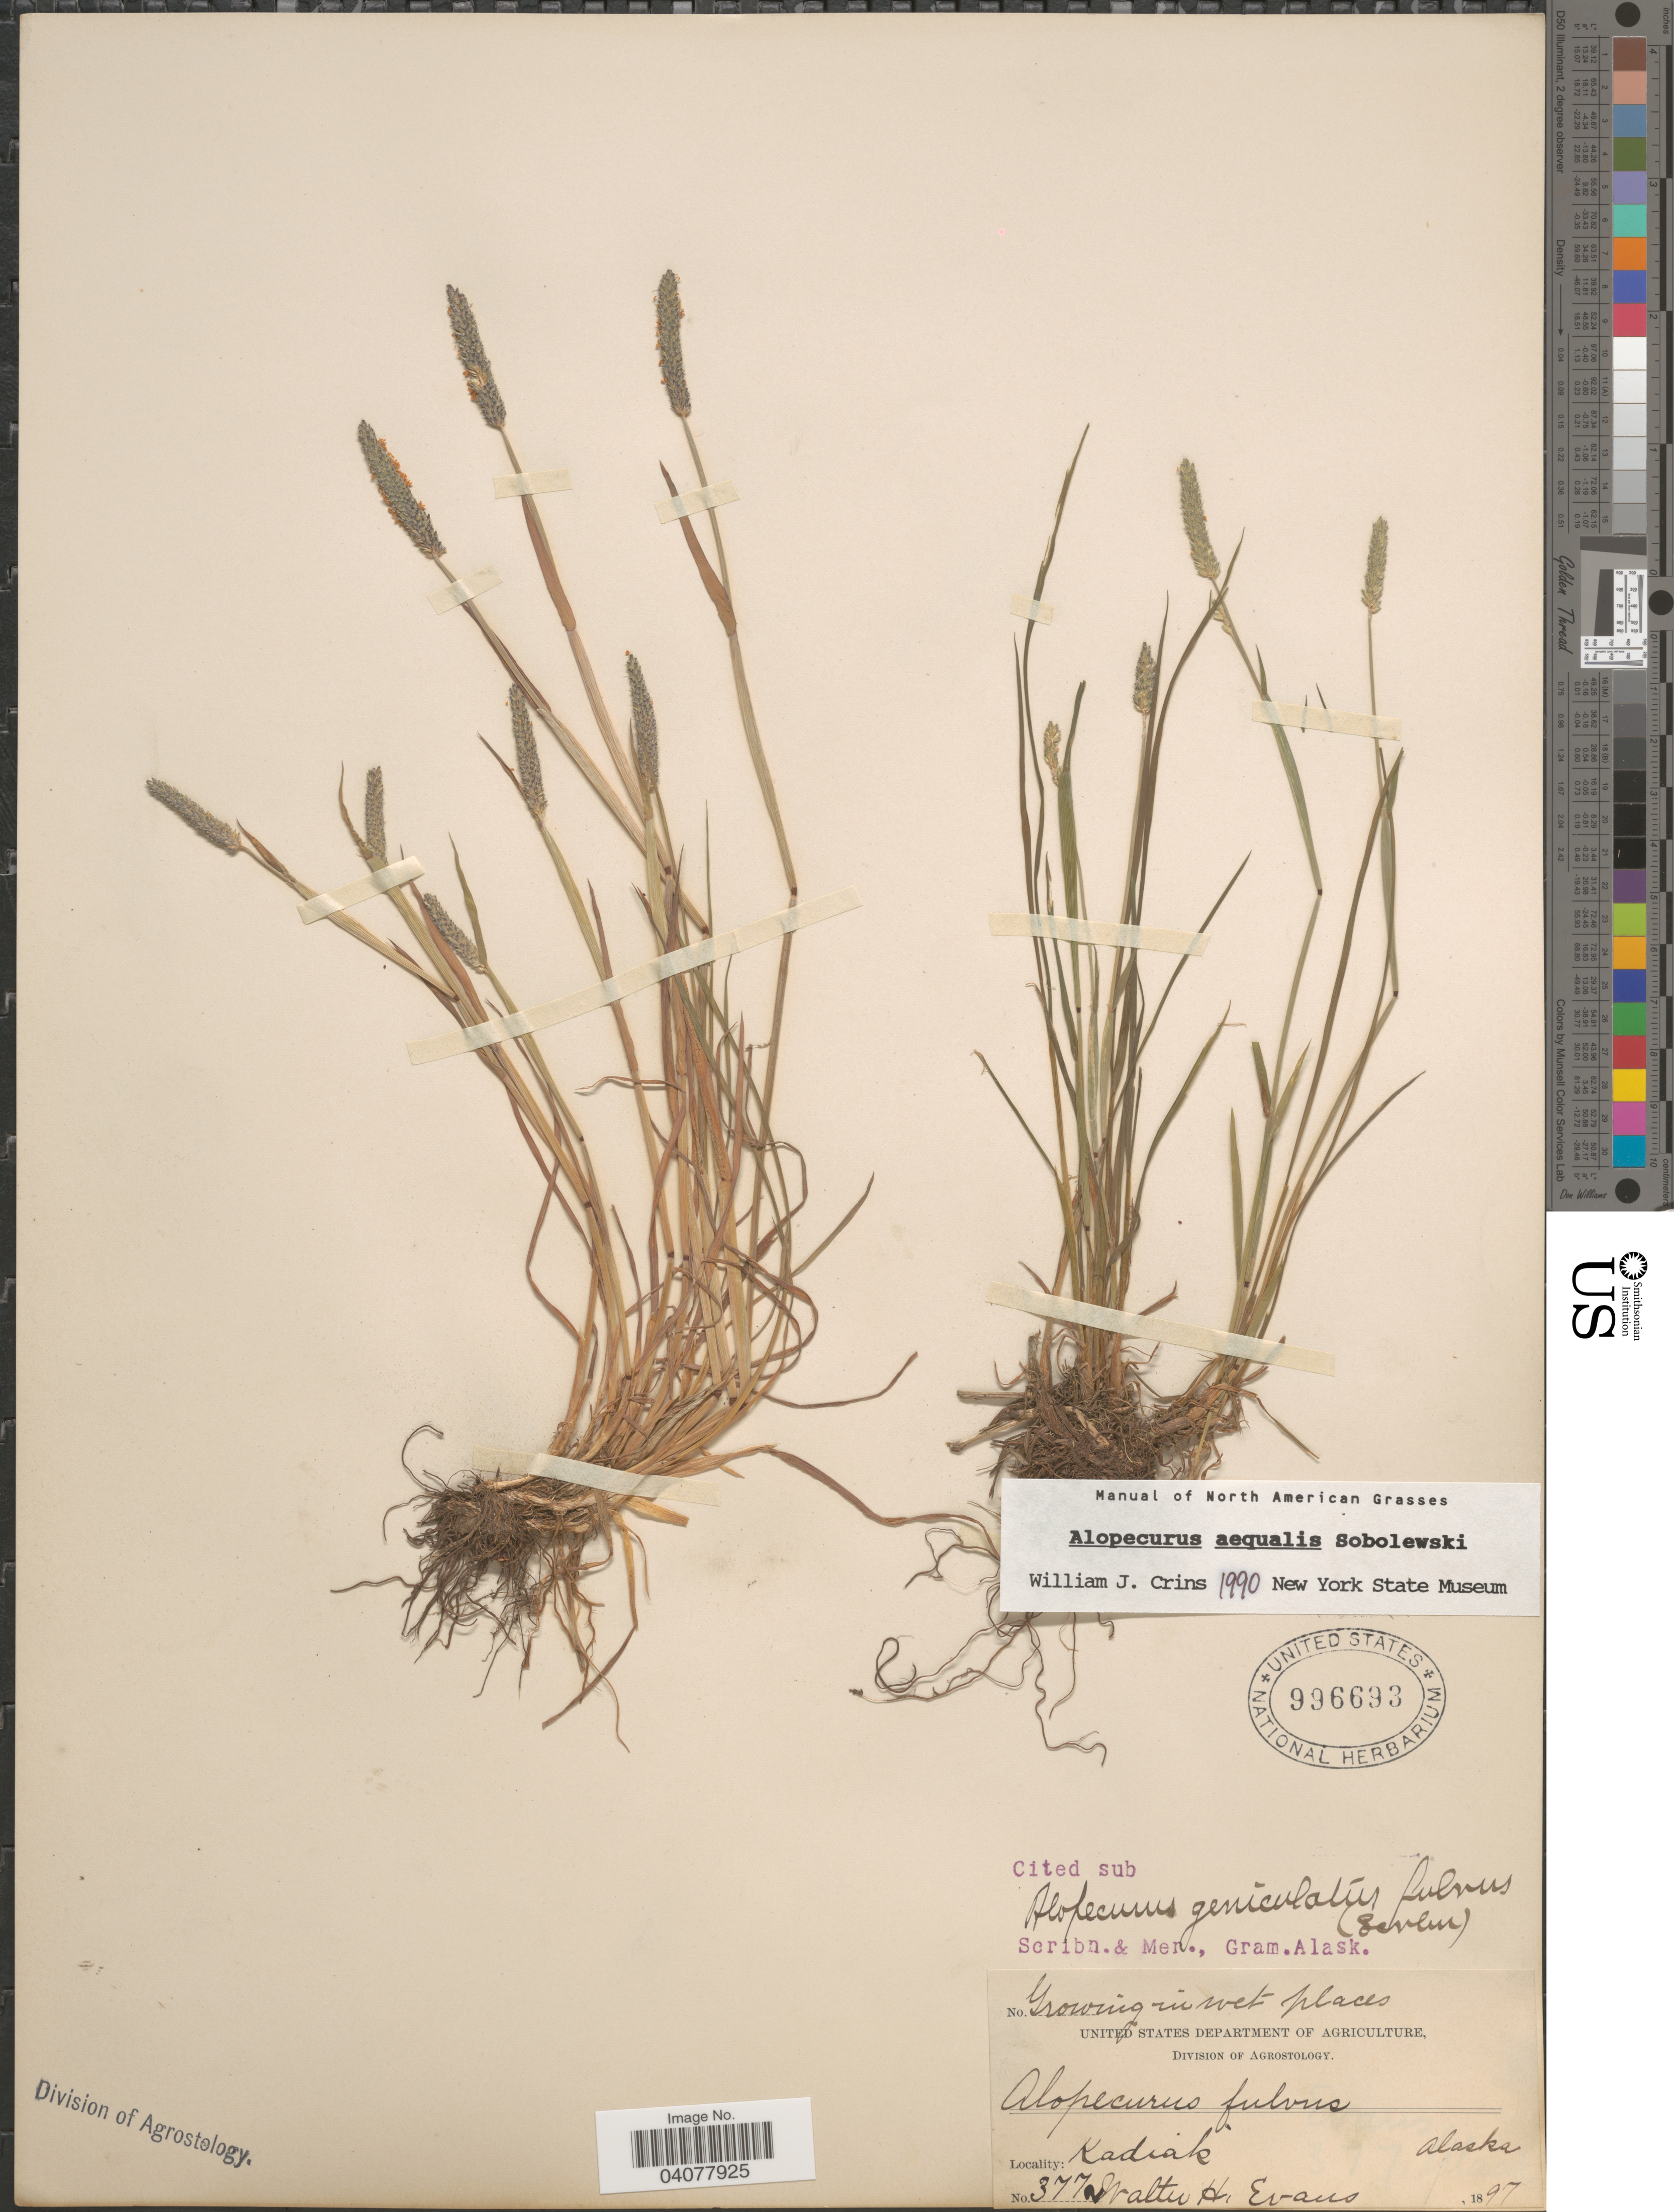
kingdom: Plantae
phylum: Tracheophyta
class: Liliopsida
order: Poales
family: Poaceae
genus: Alopecurus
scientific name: Alopecurus aequalis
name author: Sobol.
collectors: W. H. Evans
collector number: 3772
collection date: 1897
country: United States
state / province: Alaska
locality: Kadiak.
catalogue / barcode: US 996693